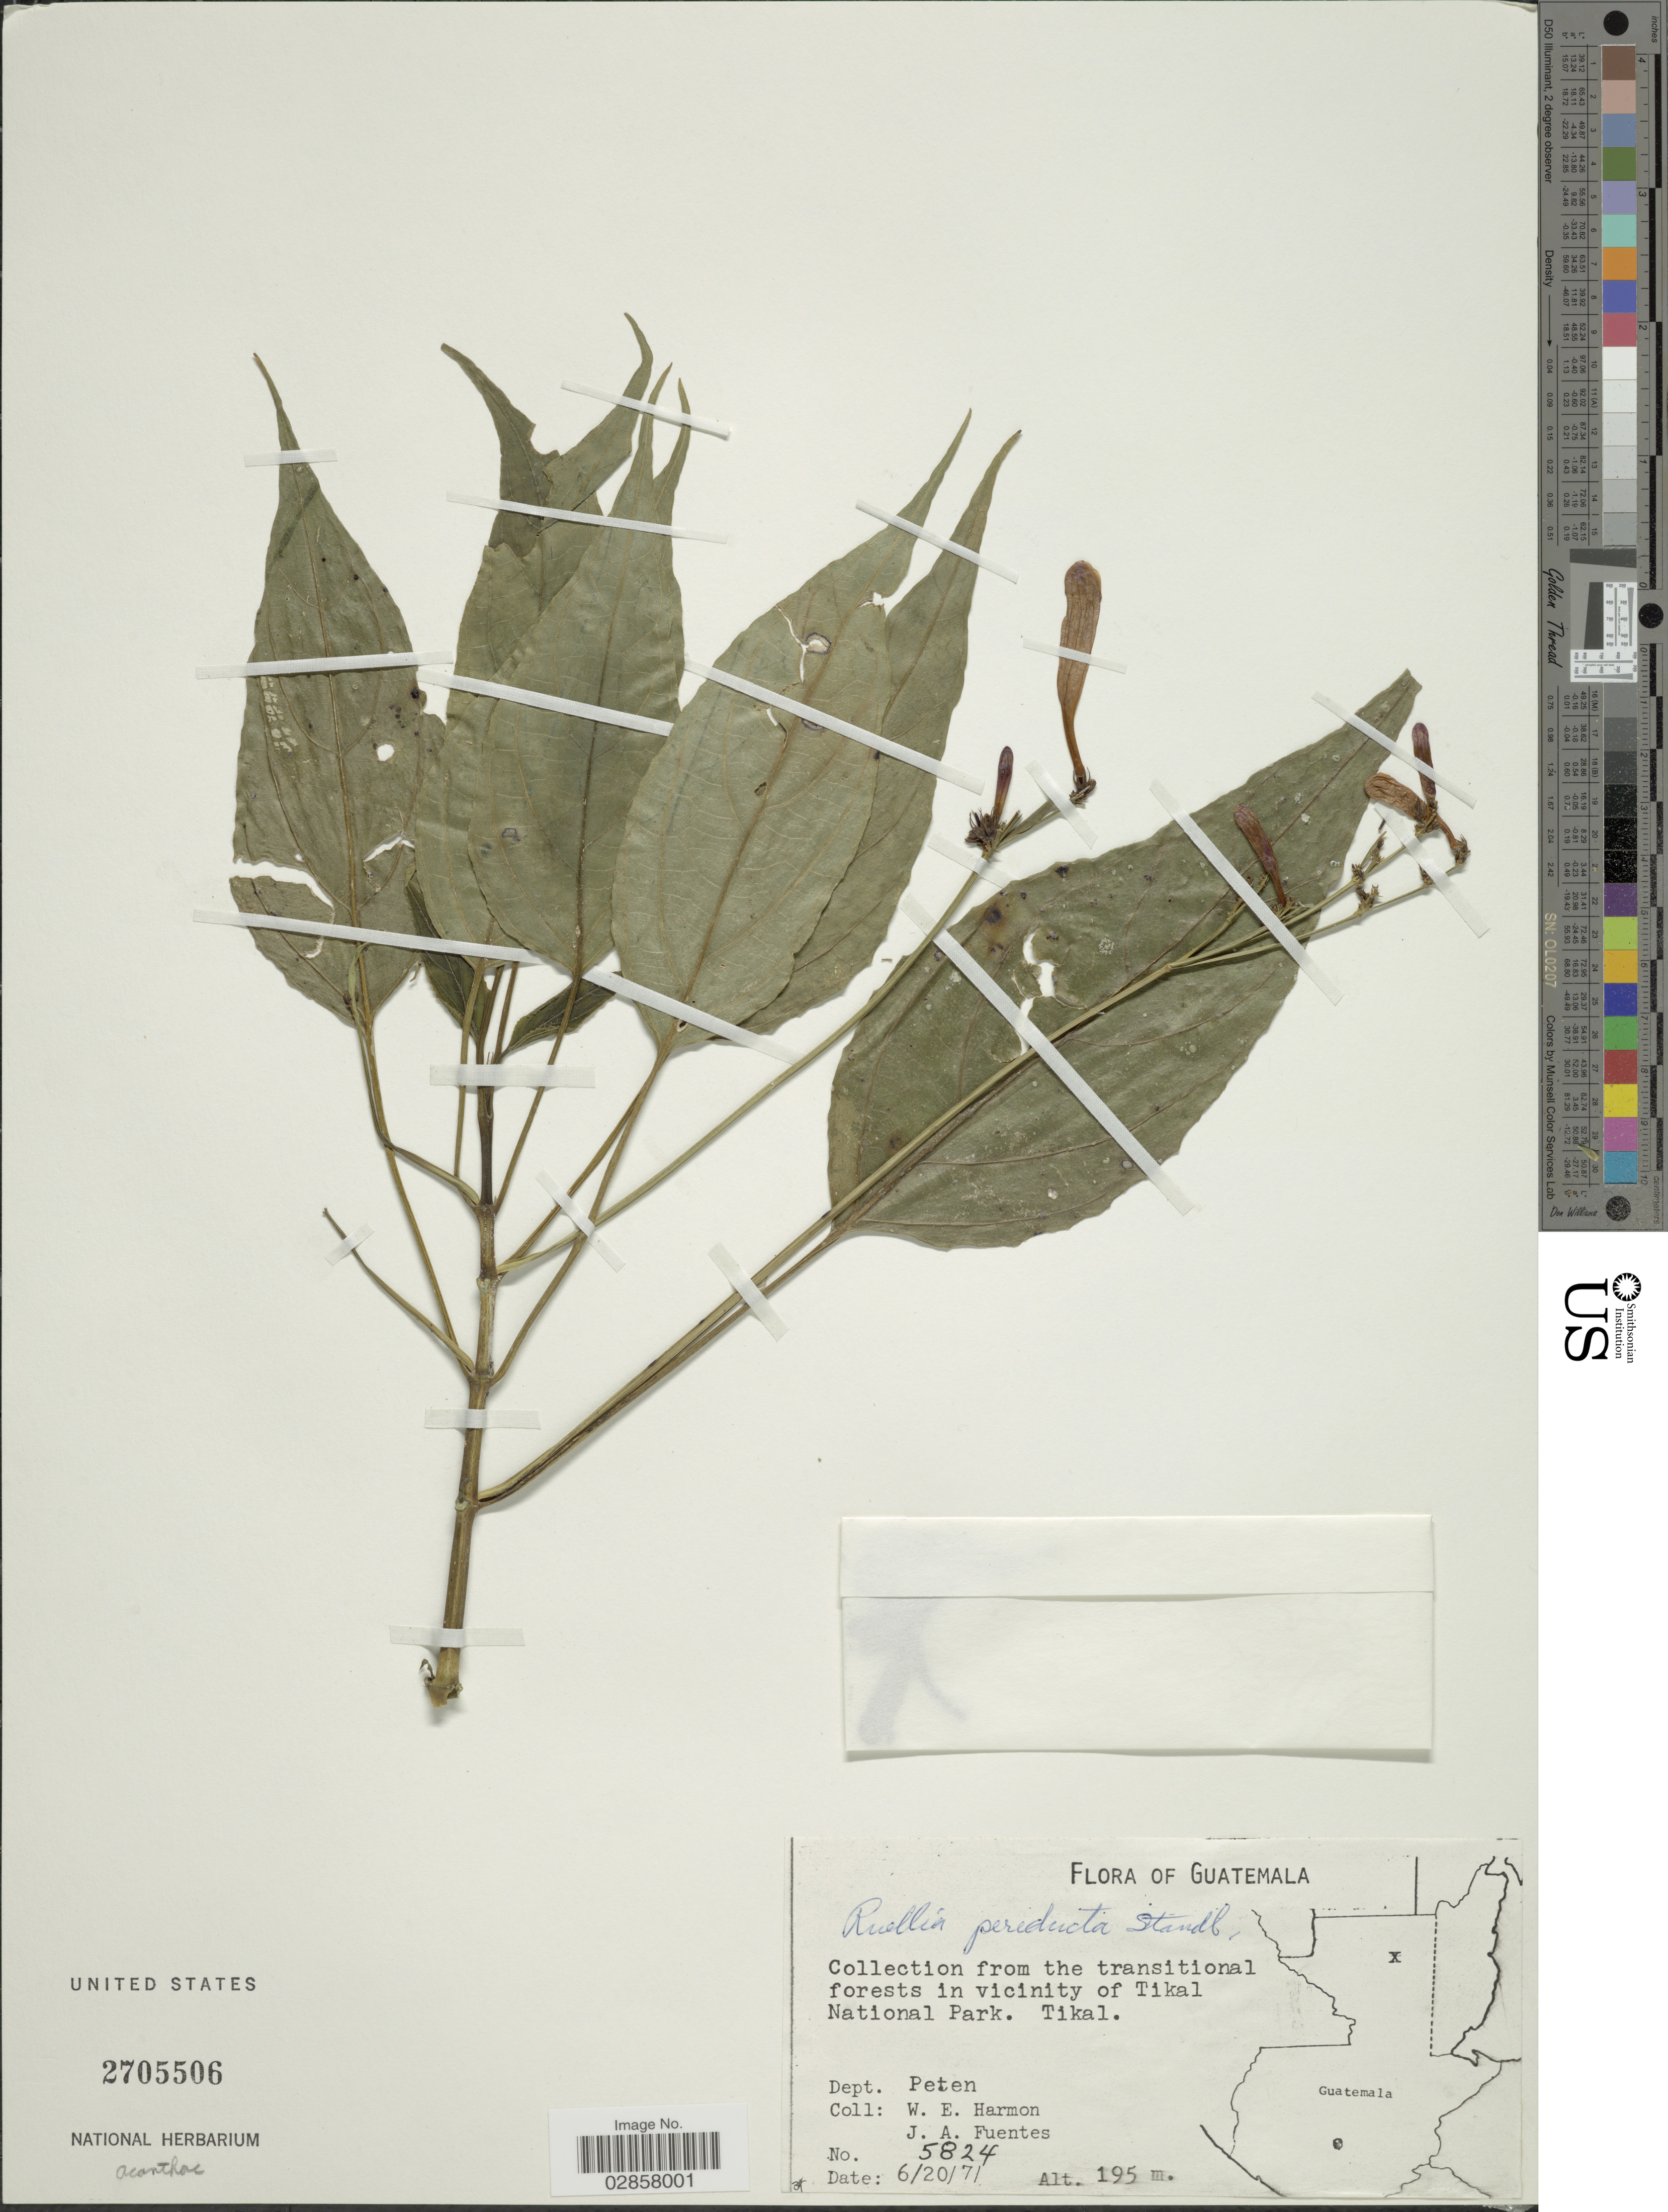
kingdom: Plantae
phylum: Tracheophyta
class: Magnoliopsida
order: Lamiales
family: Acanthaceae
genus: Ruellia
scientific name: Ruellia pereducta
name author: Standl. ex Lundell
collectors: W. E. Harmon & J. Fuentes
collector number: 5824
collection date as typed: Transcribed d/m/y: 20/6/71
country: Guatemala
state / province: El Petén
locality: Transitional forests in vicinity of Tikal National Park. Tikal.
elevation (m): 195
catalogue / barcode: US 2705506